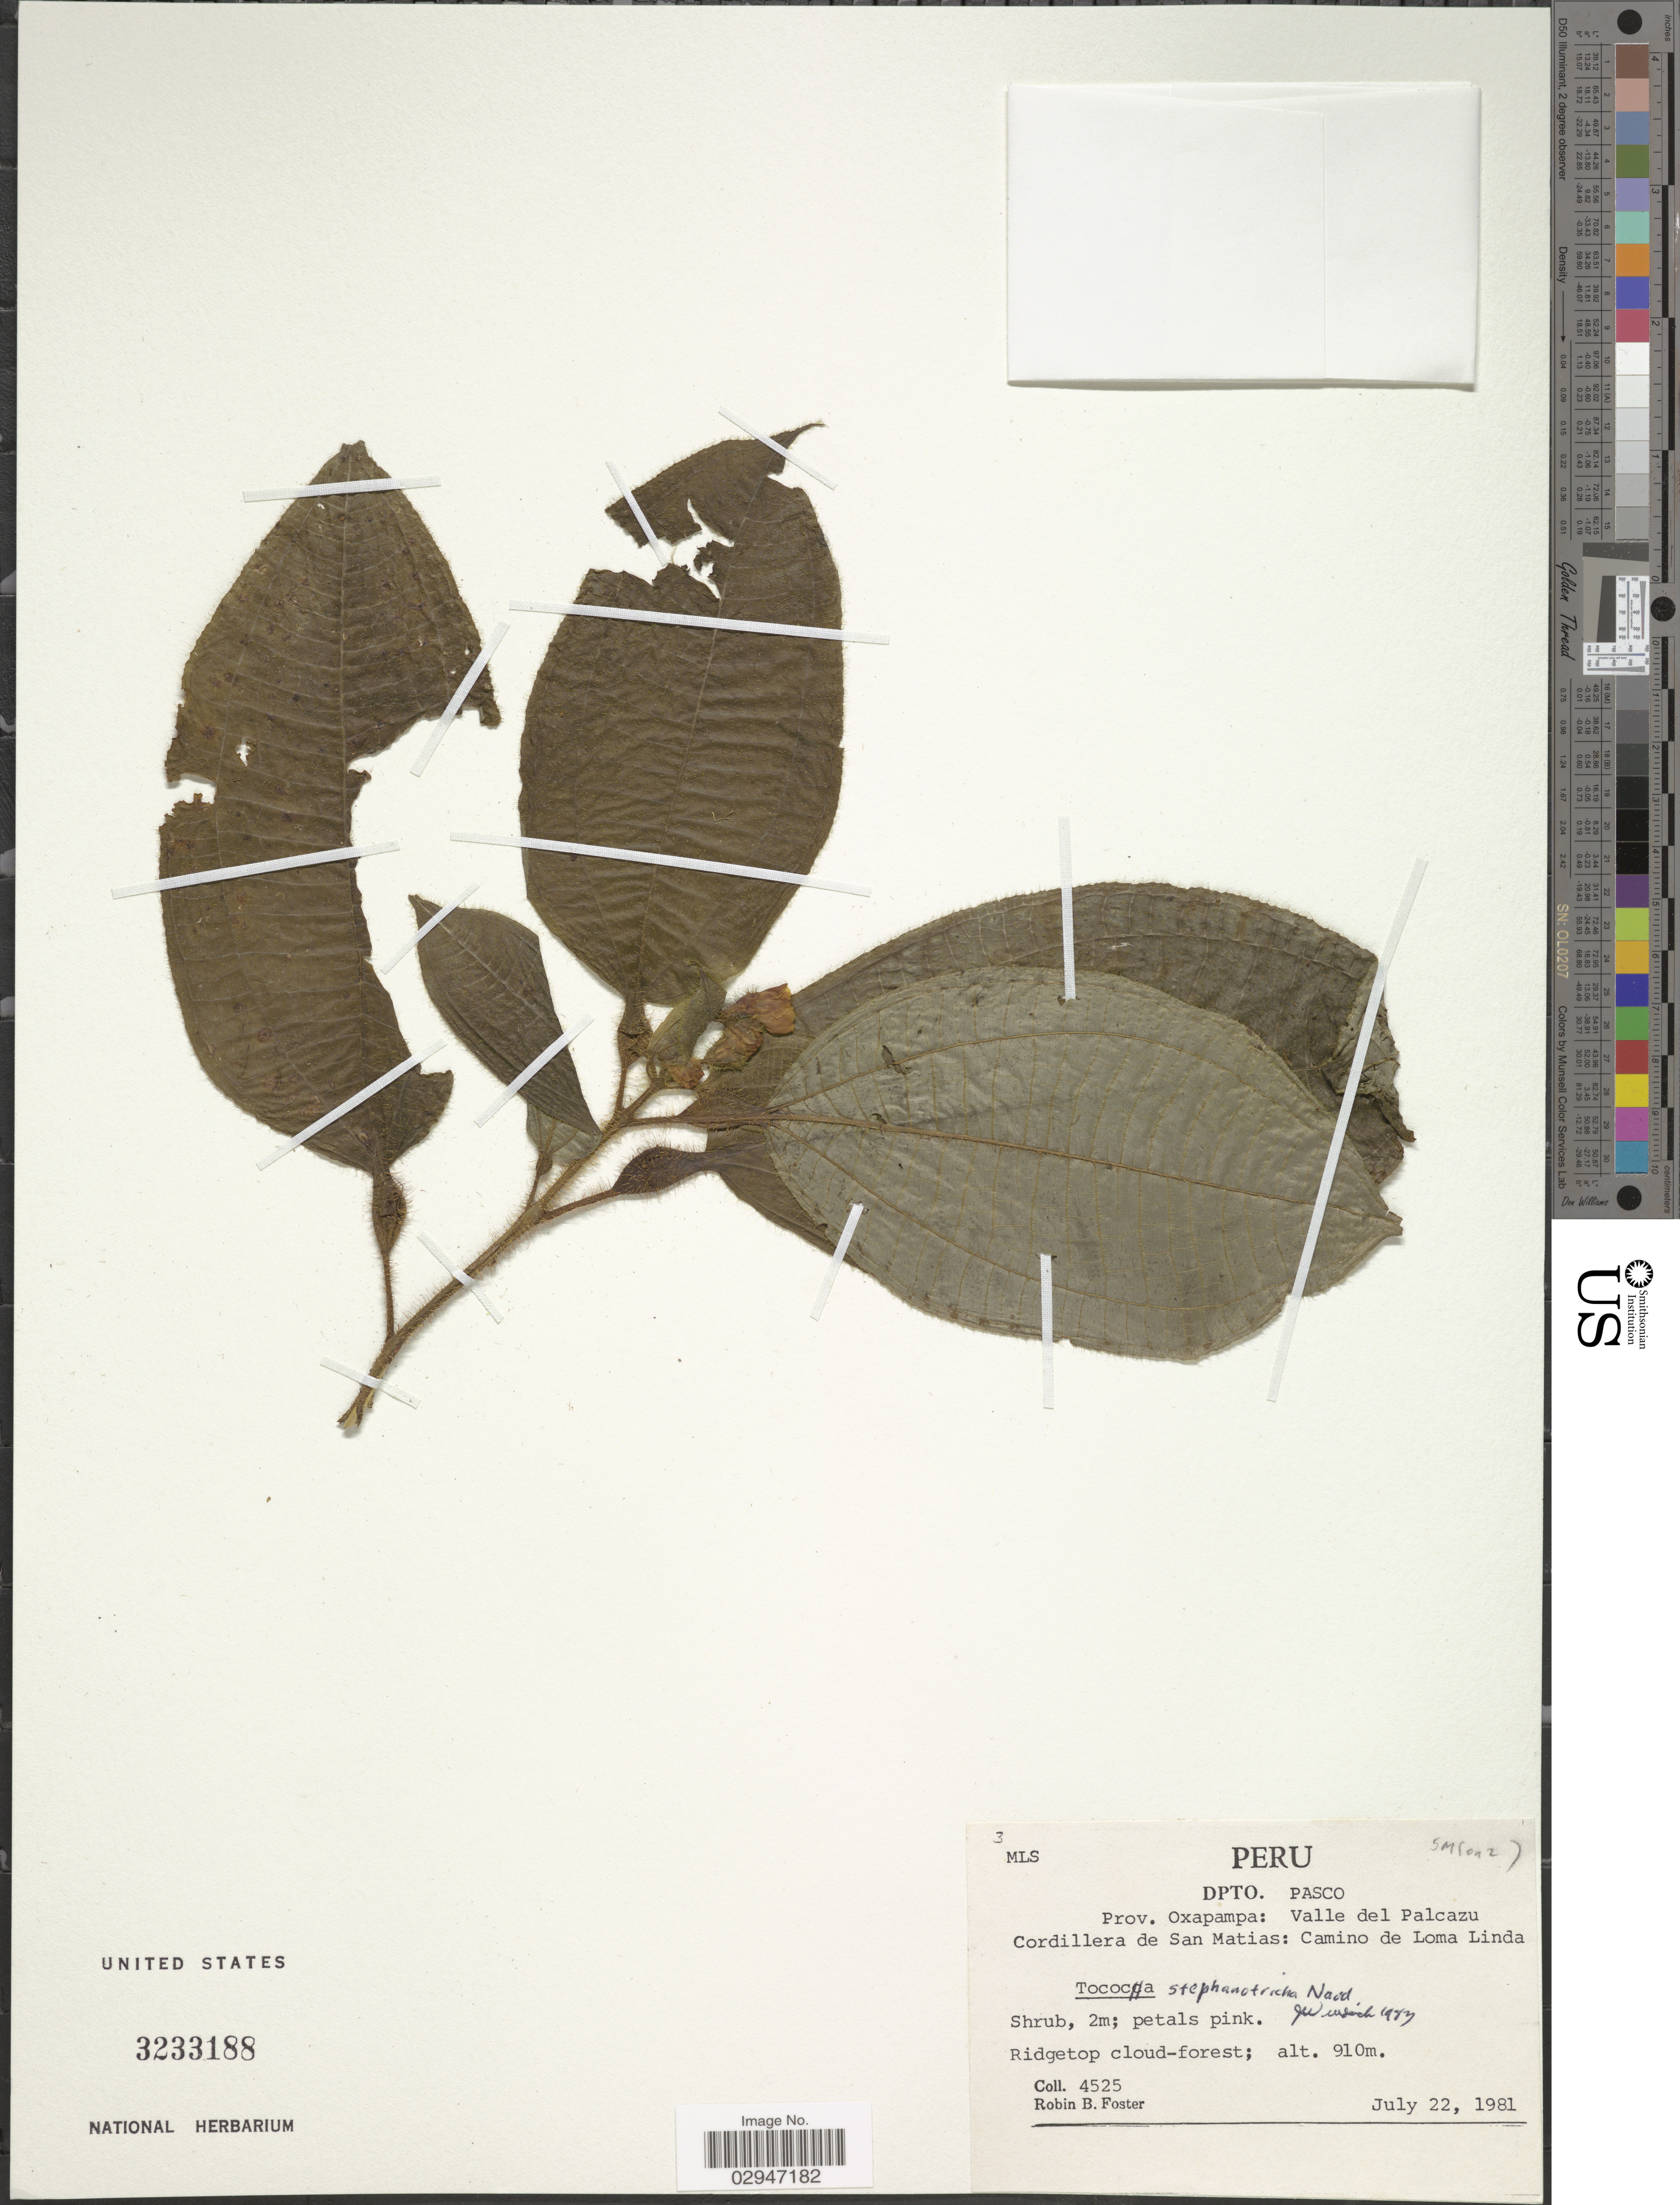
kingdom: Plantae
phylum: Tracheophyta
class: Magnoliopsida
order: Myrtales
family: Melastomataceae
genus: Tococa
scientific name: Tococa stephanotricha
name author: Naudin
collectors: R. B. Foster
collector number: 4525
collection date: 1981-07-22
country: Peru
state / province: Pasco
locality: Dpto. Pasco. Prov. Oxapampa: Valle del Palcazu. Cordillera de San Matias: Camino de Loma Linda.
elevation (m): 910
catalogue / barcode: US 3233188